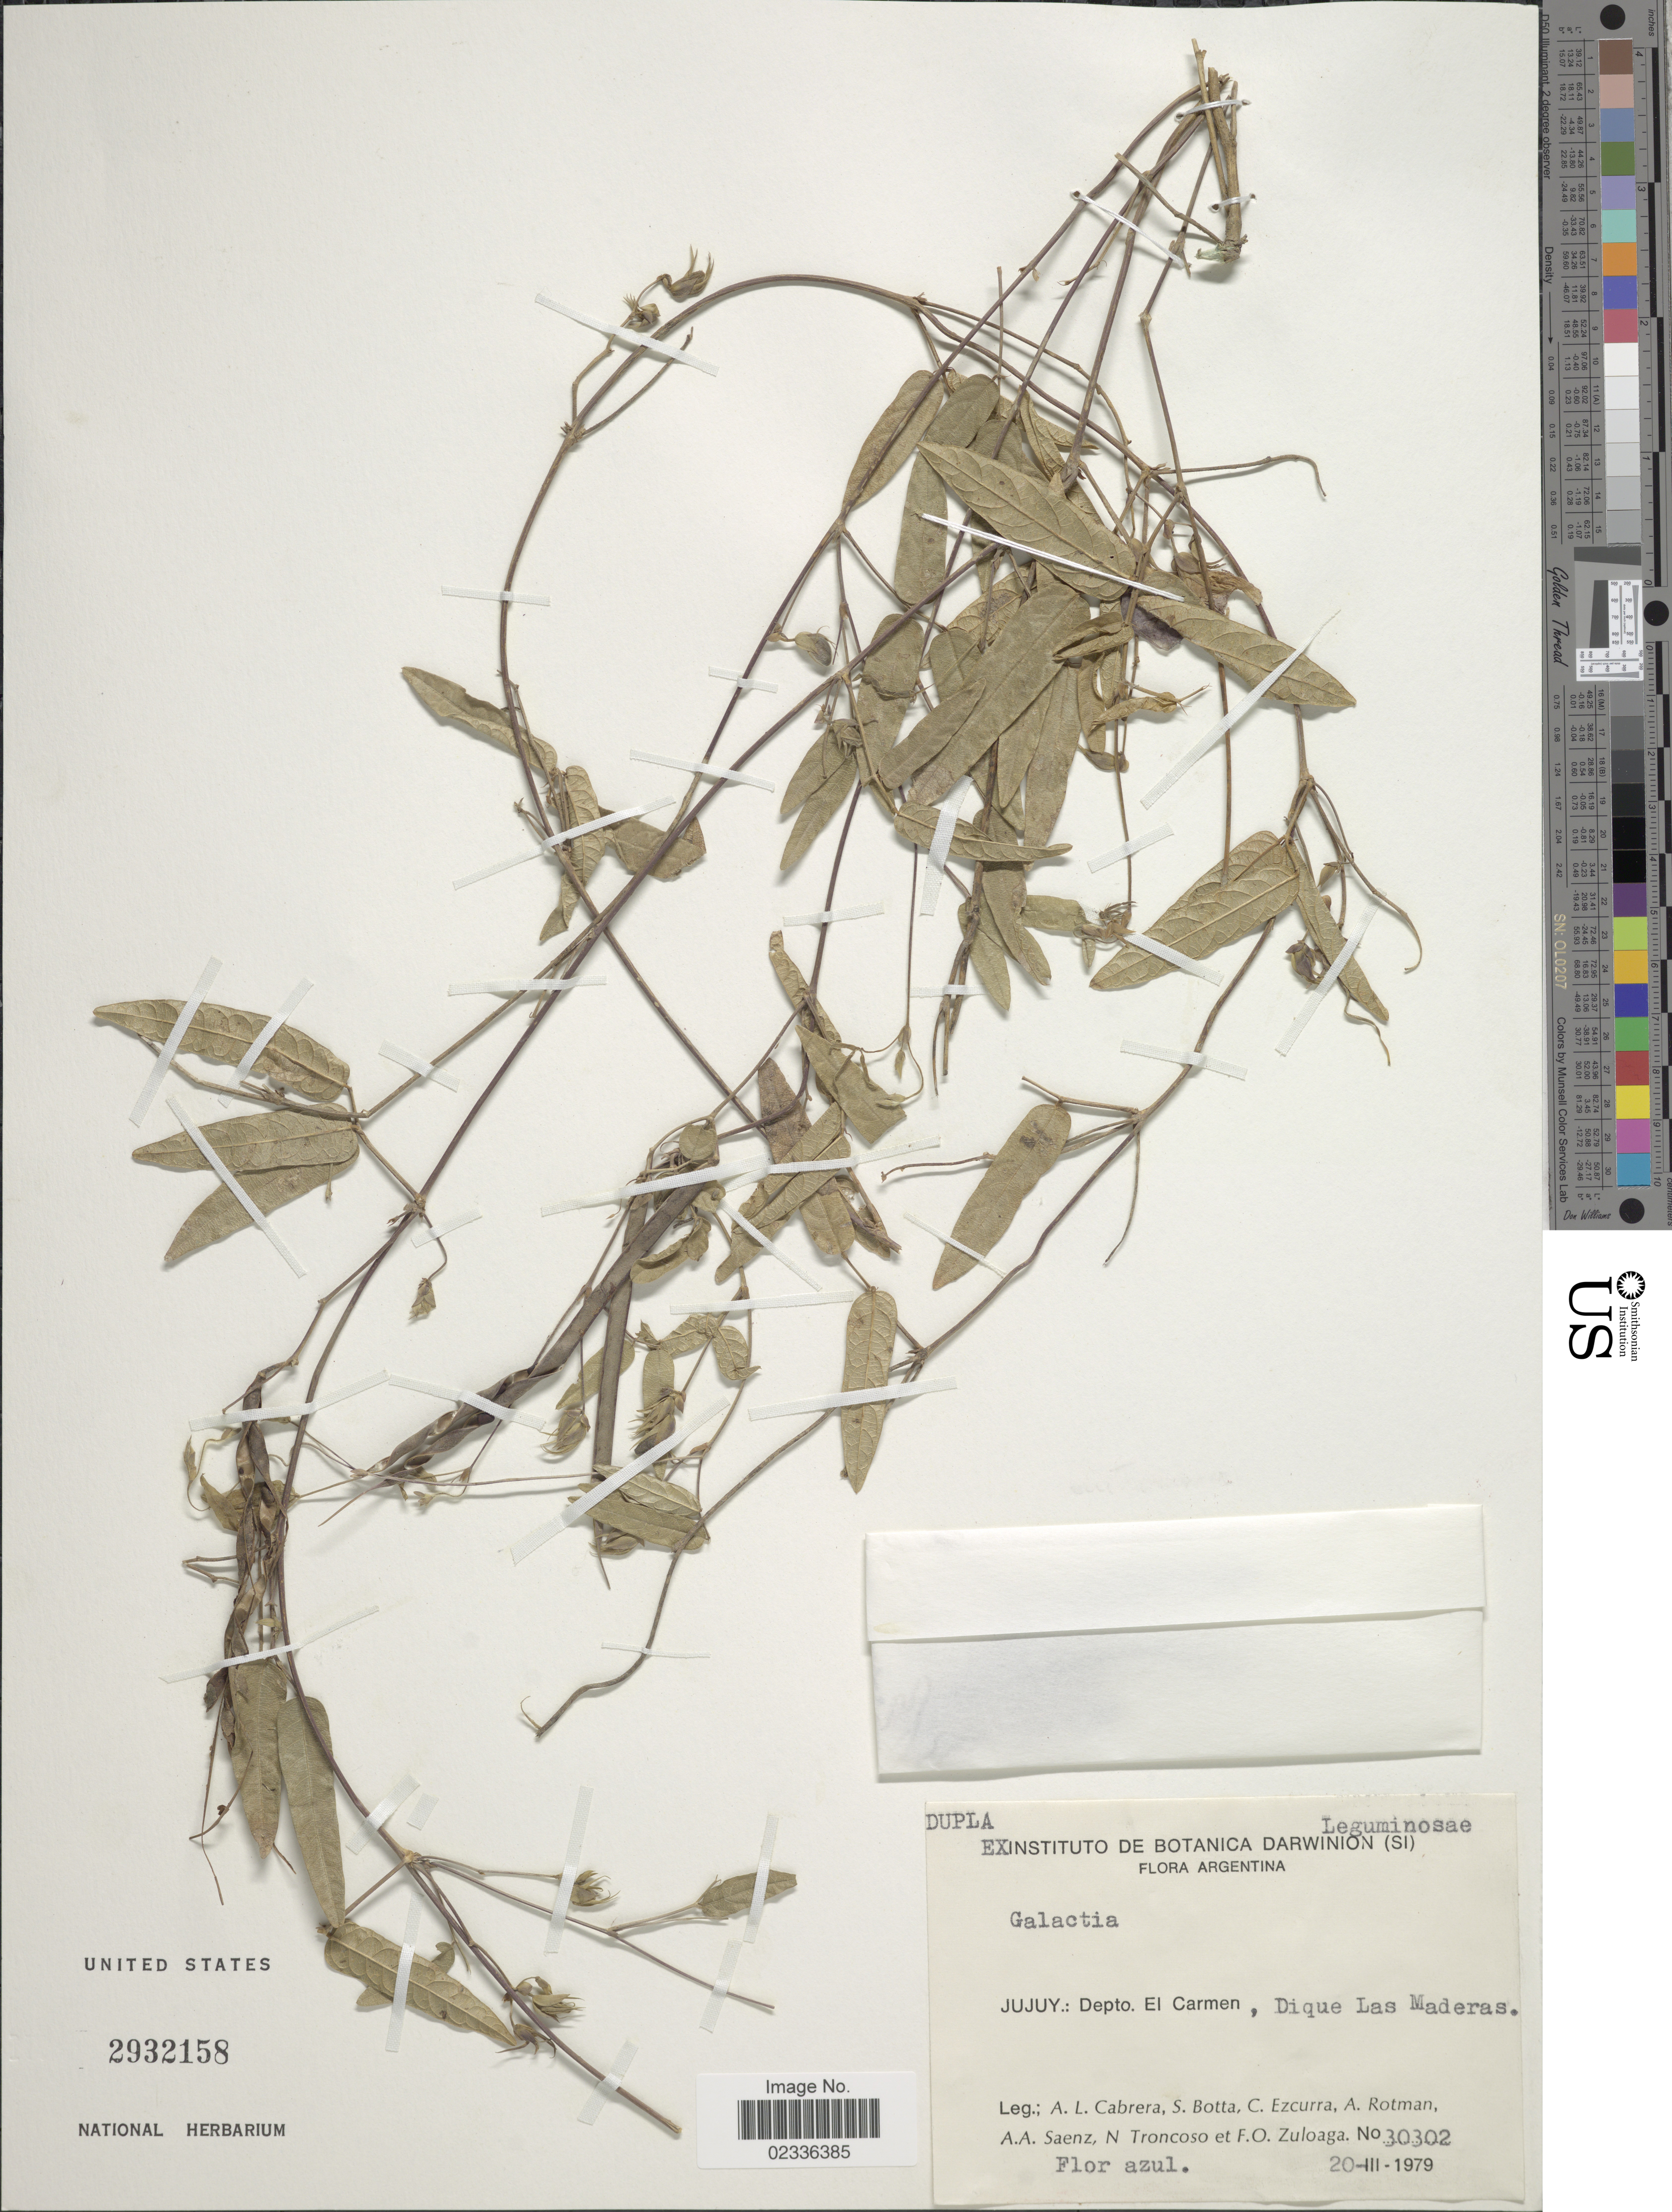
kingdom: Plantae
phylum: Tracheophyta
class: Magnoliopsida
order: Fabales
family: Fabaceae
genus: Centrosema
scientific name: Centrosema sp.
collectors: A. L. Cabrera, S. Botta, C. Ezcurra, A. D. Rotman & et al.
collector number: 30302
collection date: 1979-03-20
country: Argentina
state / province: Jujuy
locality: Depto. El Carmen, Dique Las Maderas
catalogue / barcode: US 2932158